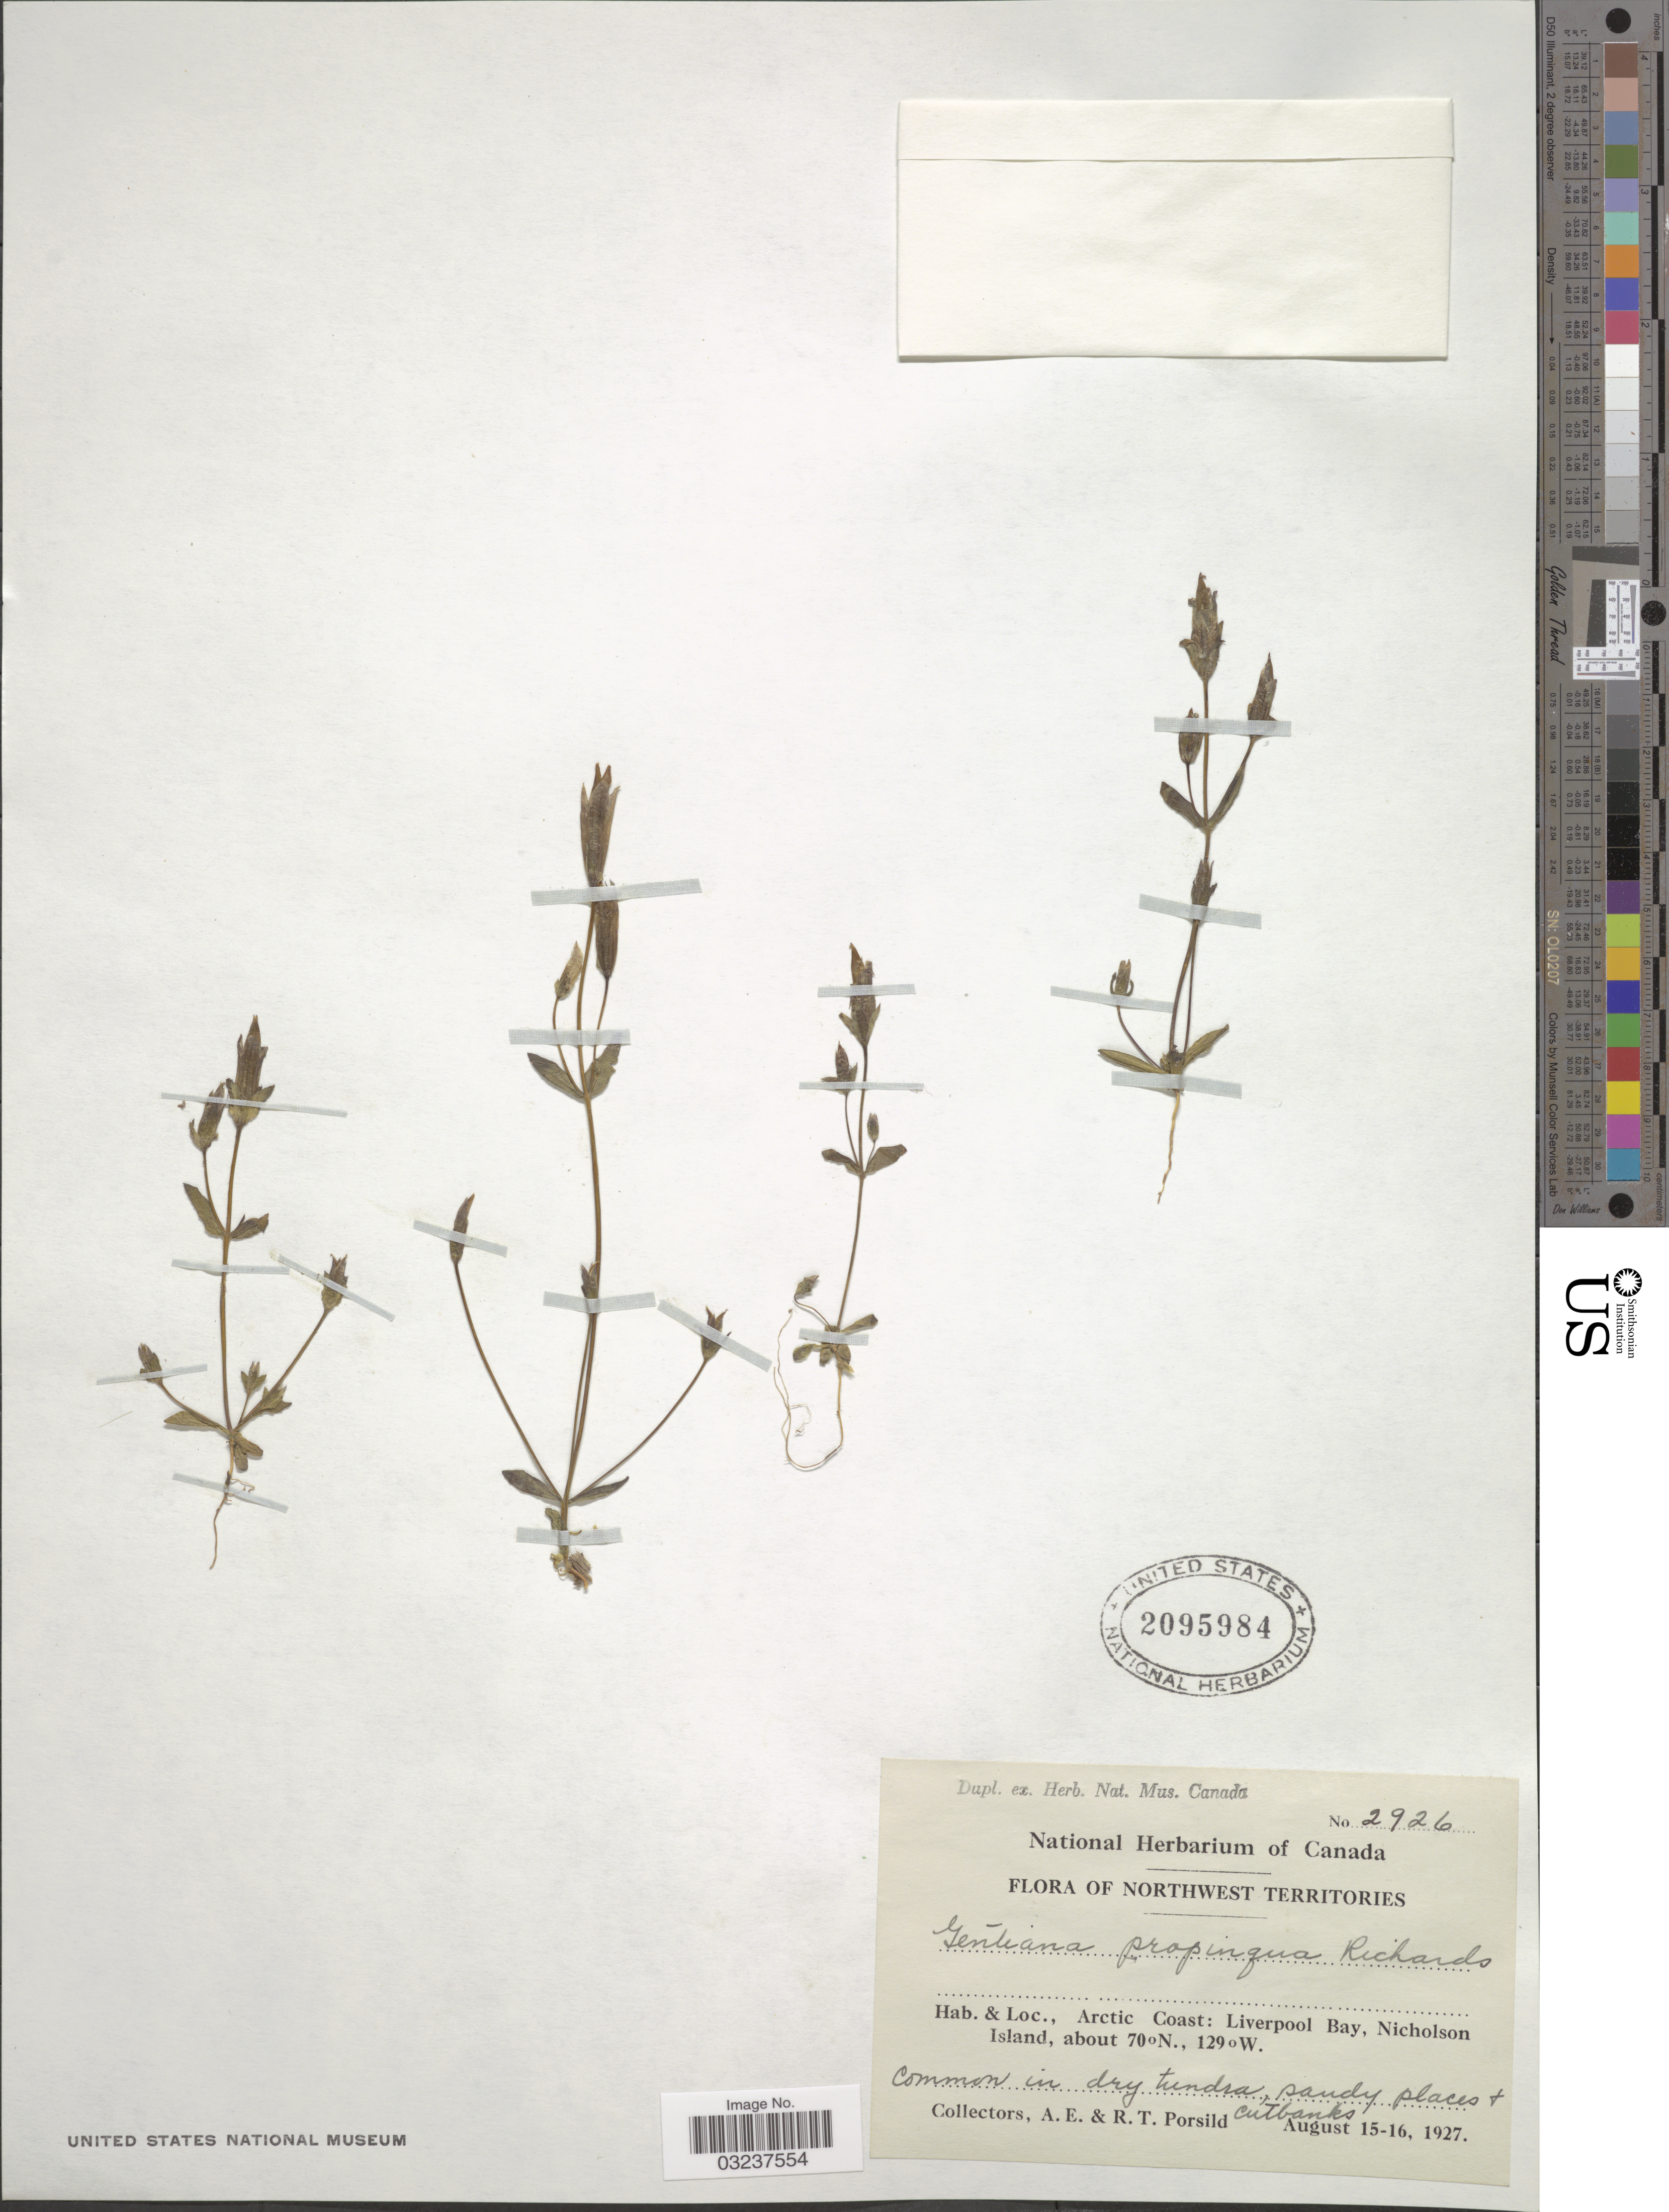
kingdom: Plantae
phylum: Tracheophyta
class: Magnoliopsida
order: Gentianales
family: Gentianaceae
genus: Gentianella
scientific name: Gentianella propinqua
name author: (Richardson) J.M. Gillett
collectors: A. E. Porsild & R. T. Porsild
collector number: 2926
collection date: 1927-08-15/1927-08-16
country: Canada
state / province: Northwest Territories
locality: Arctic Coast: Liverpool Bay, Nicholson Island.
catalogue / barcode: US 2095984